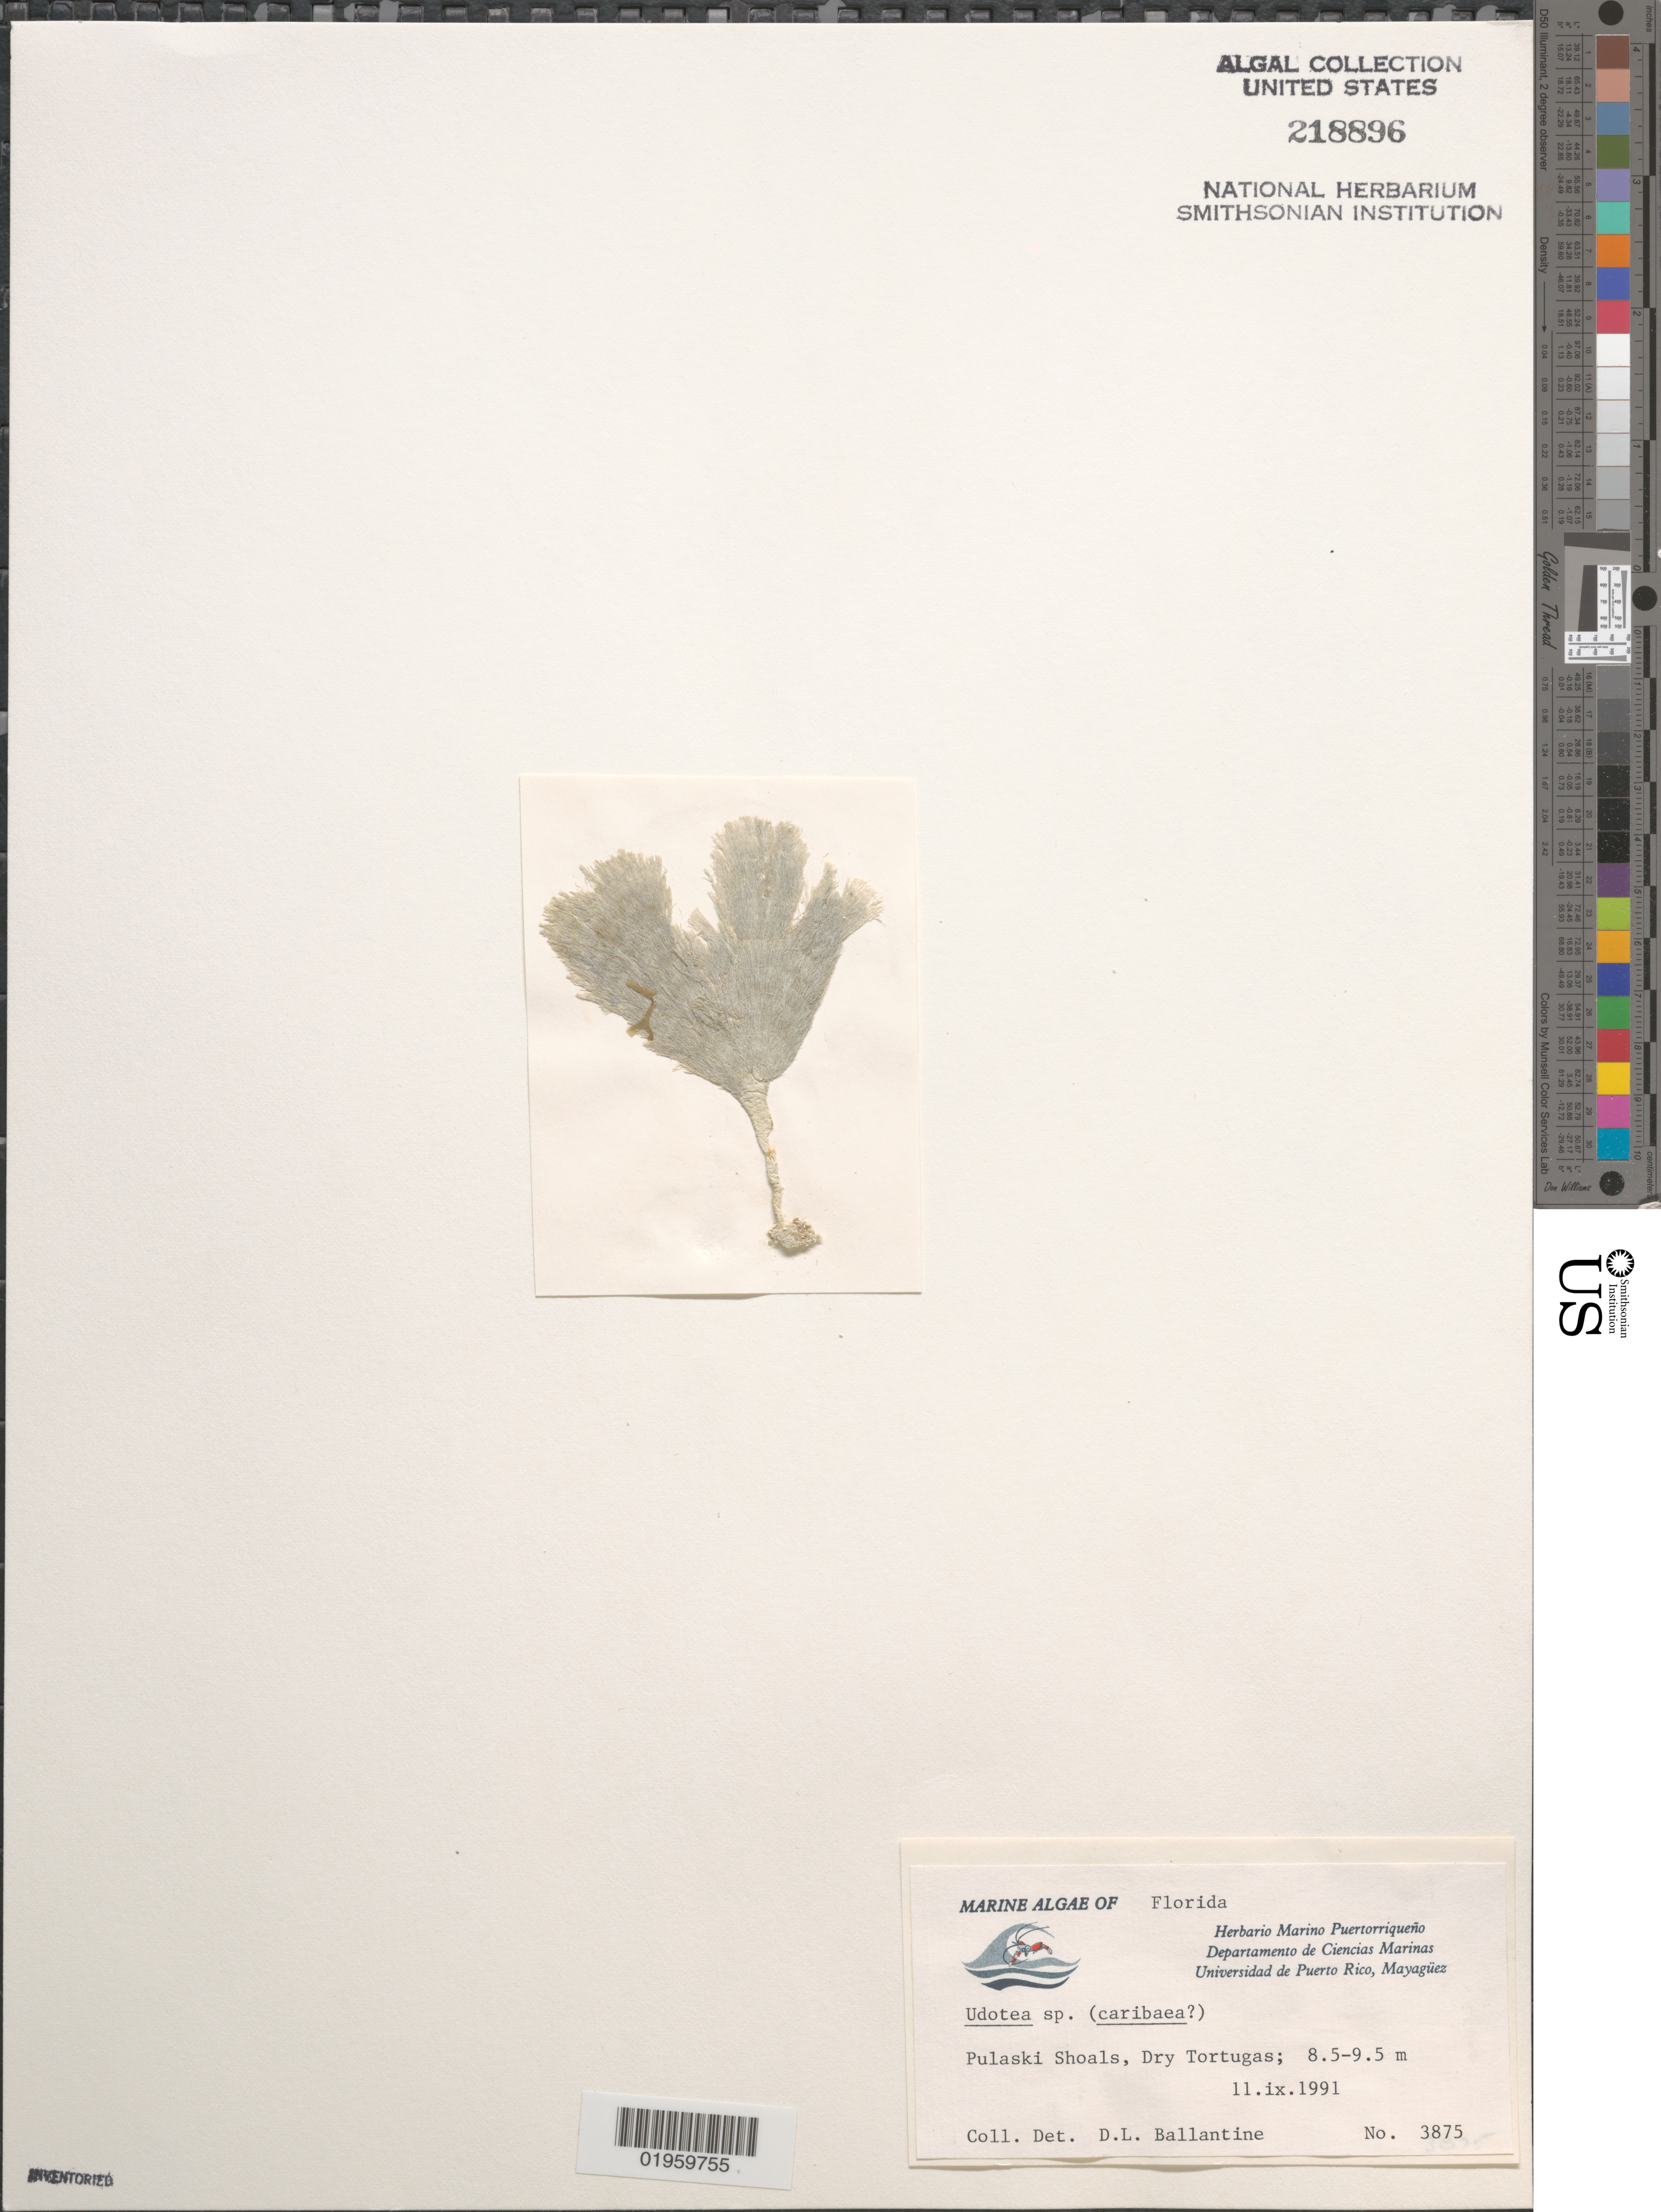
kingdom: Plantae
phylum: Chlorophyta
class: Ulvophyceae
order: Bryopsidales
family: Udoteaceae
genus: Udotea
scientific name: Udotea sp.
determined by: Ballantine, D. L.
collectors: D.L. Ballantine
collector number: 3875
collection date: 1991-09-11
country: United States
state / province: Florida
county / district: Monroe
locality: Pulaski Shoals, Dry Tortugas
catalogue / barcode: US 218896